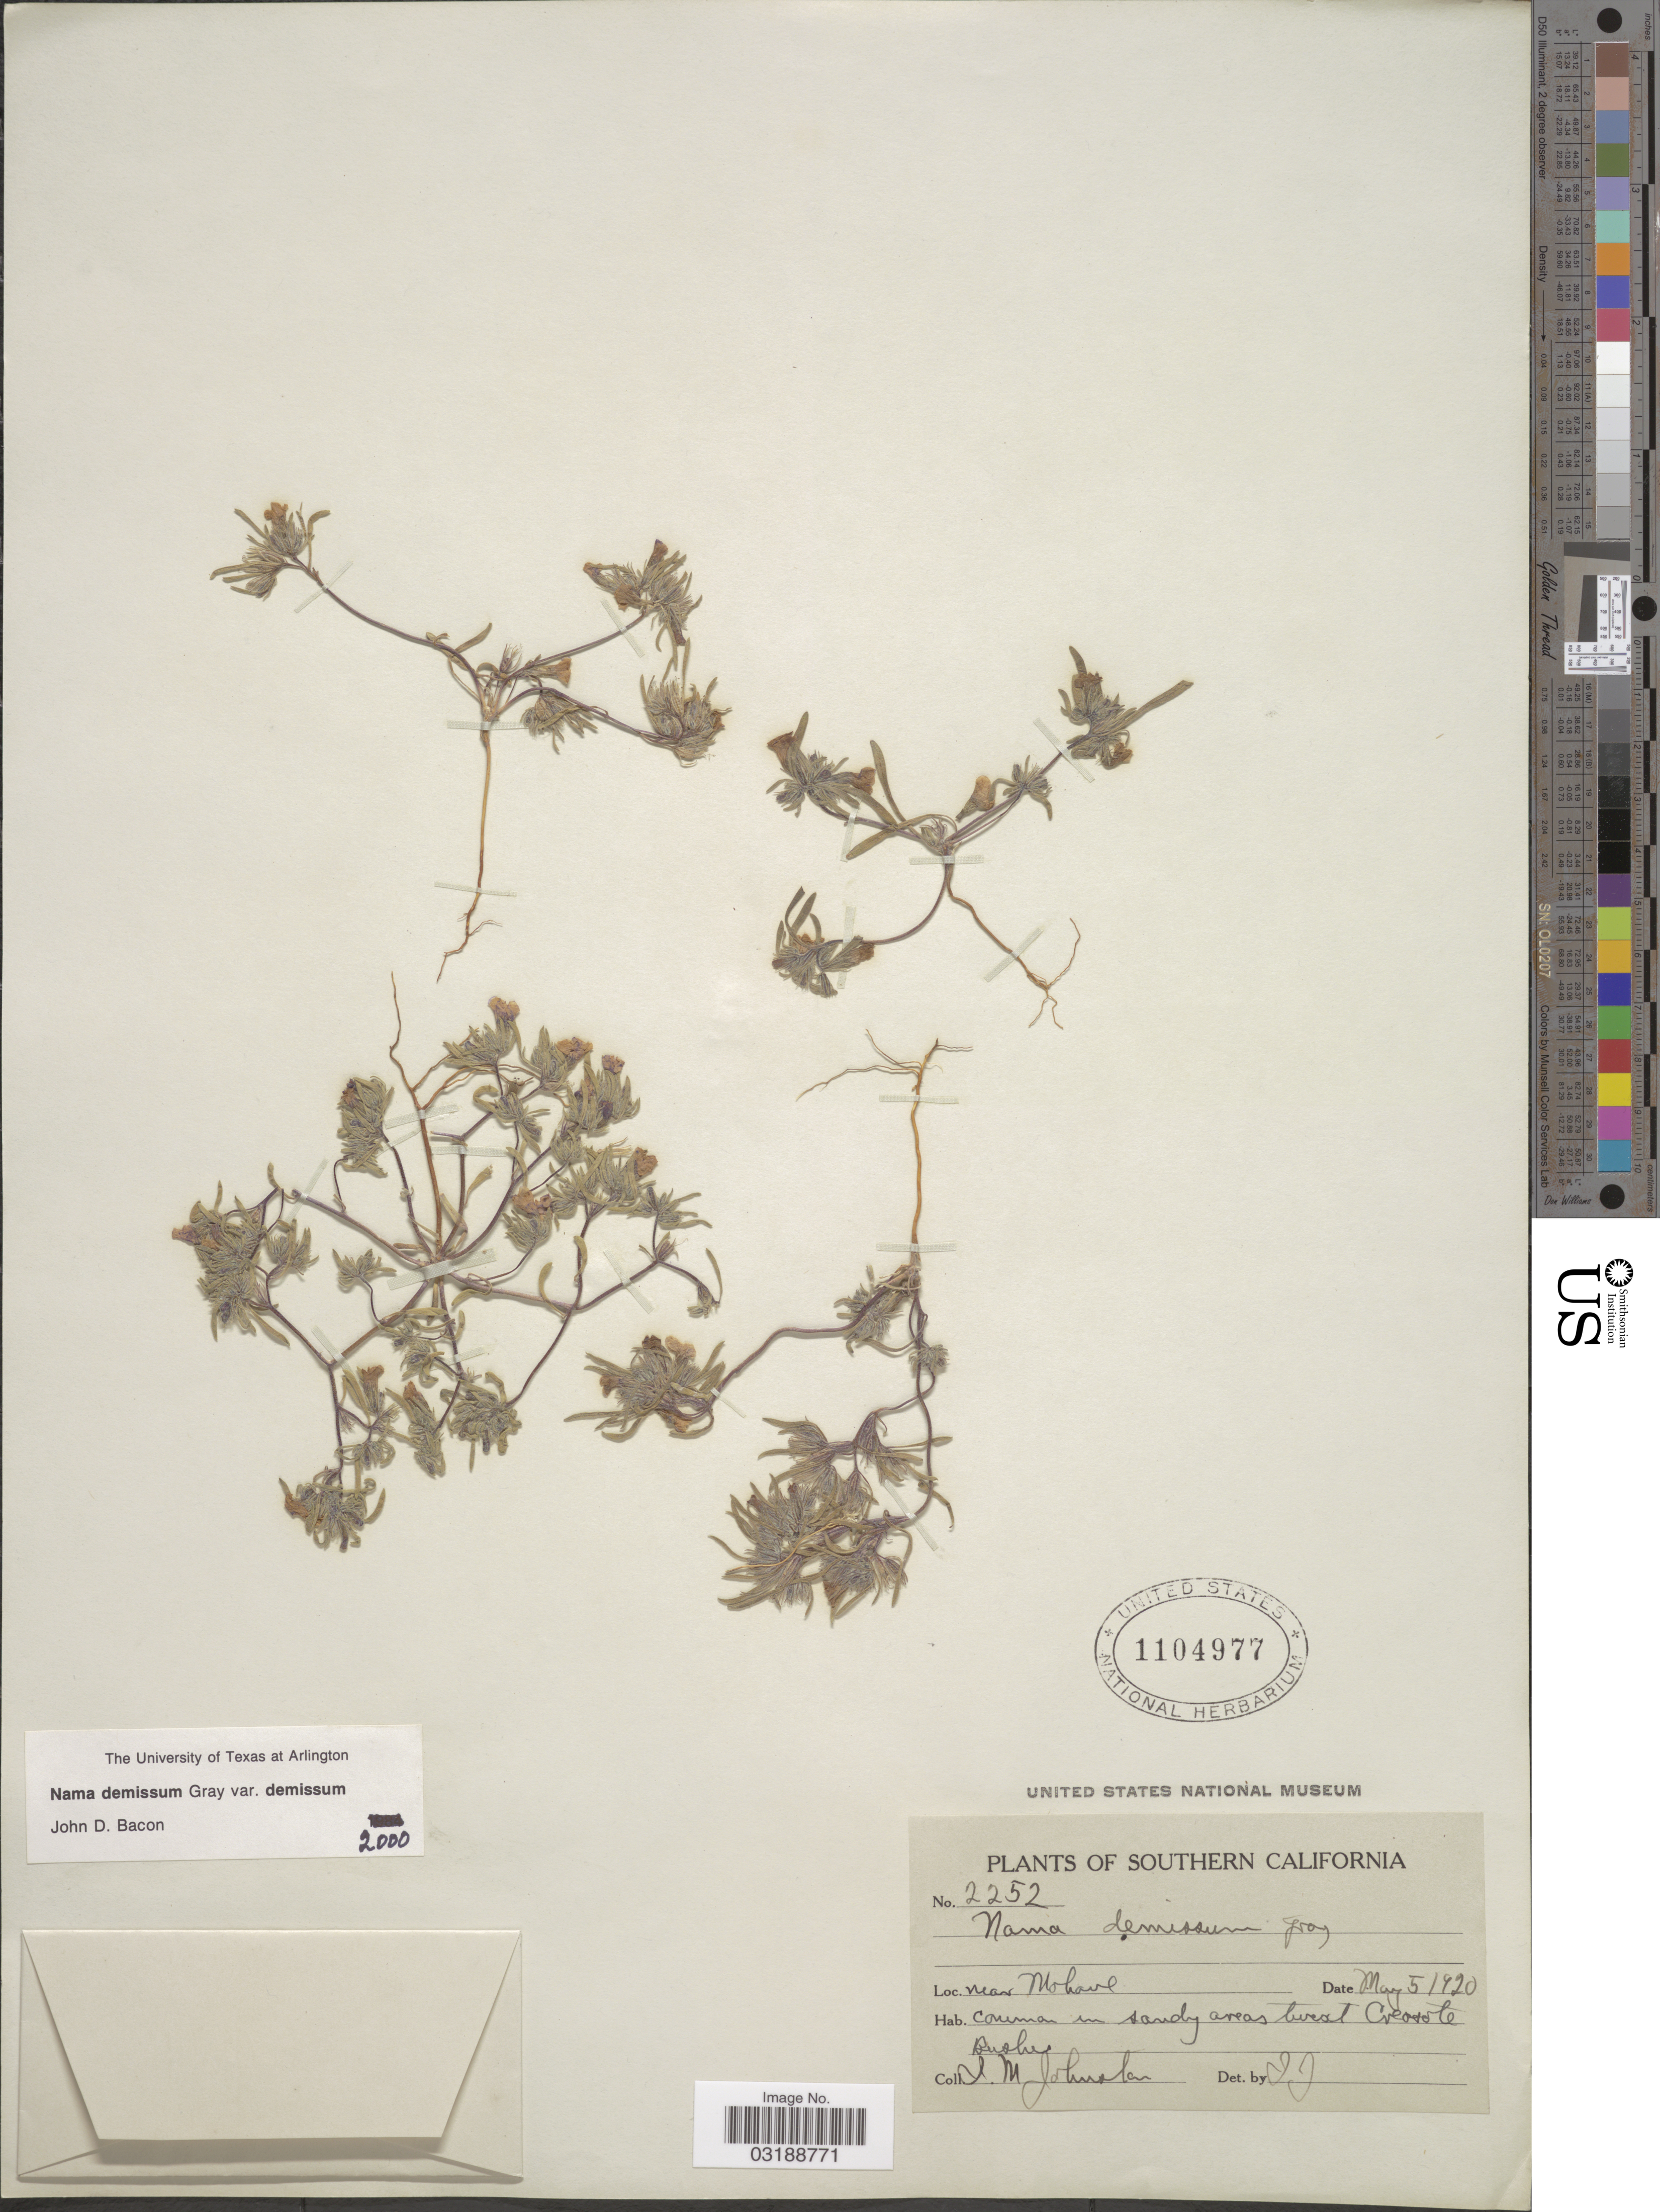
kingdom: Plantae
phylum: Tracheophyta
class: Magnoliopsida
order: Boraginales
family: Namaceae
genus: Nama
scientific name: Nama demissa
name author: A. Gray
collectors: J. Johnston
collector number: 2252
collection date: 1920-05-05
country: United States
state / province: California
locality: Southern California. Near Mohave.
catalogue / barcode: US 1104977